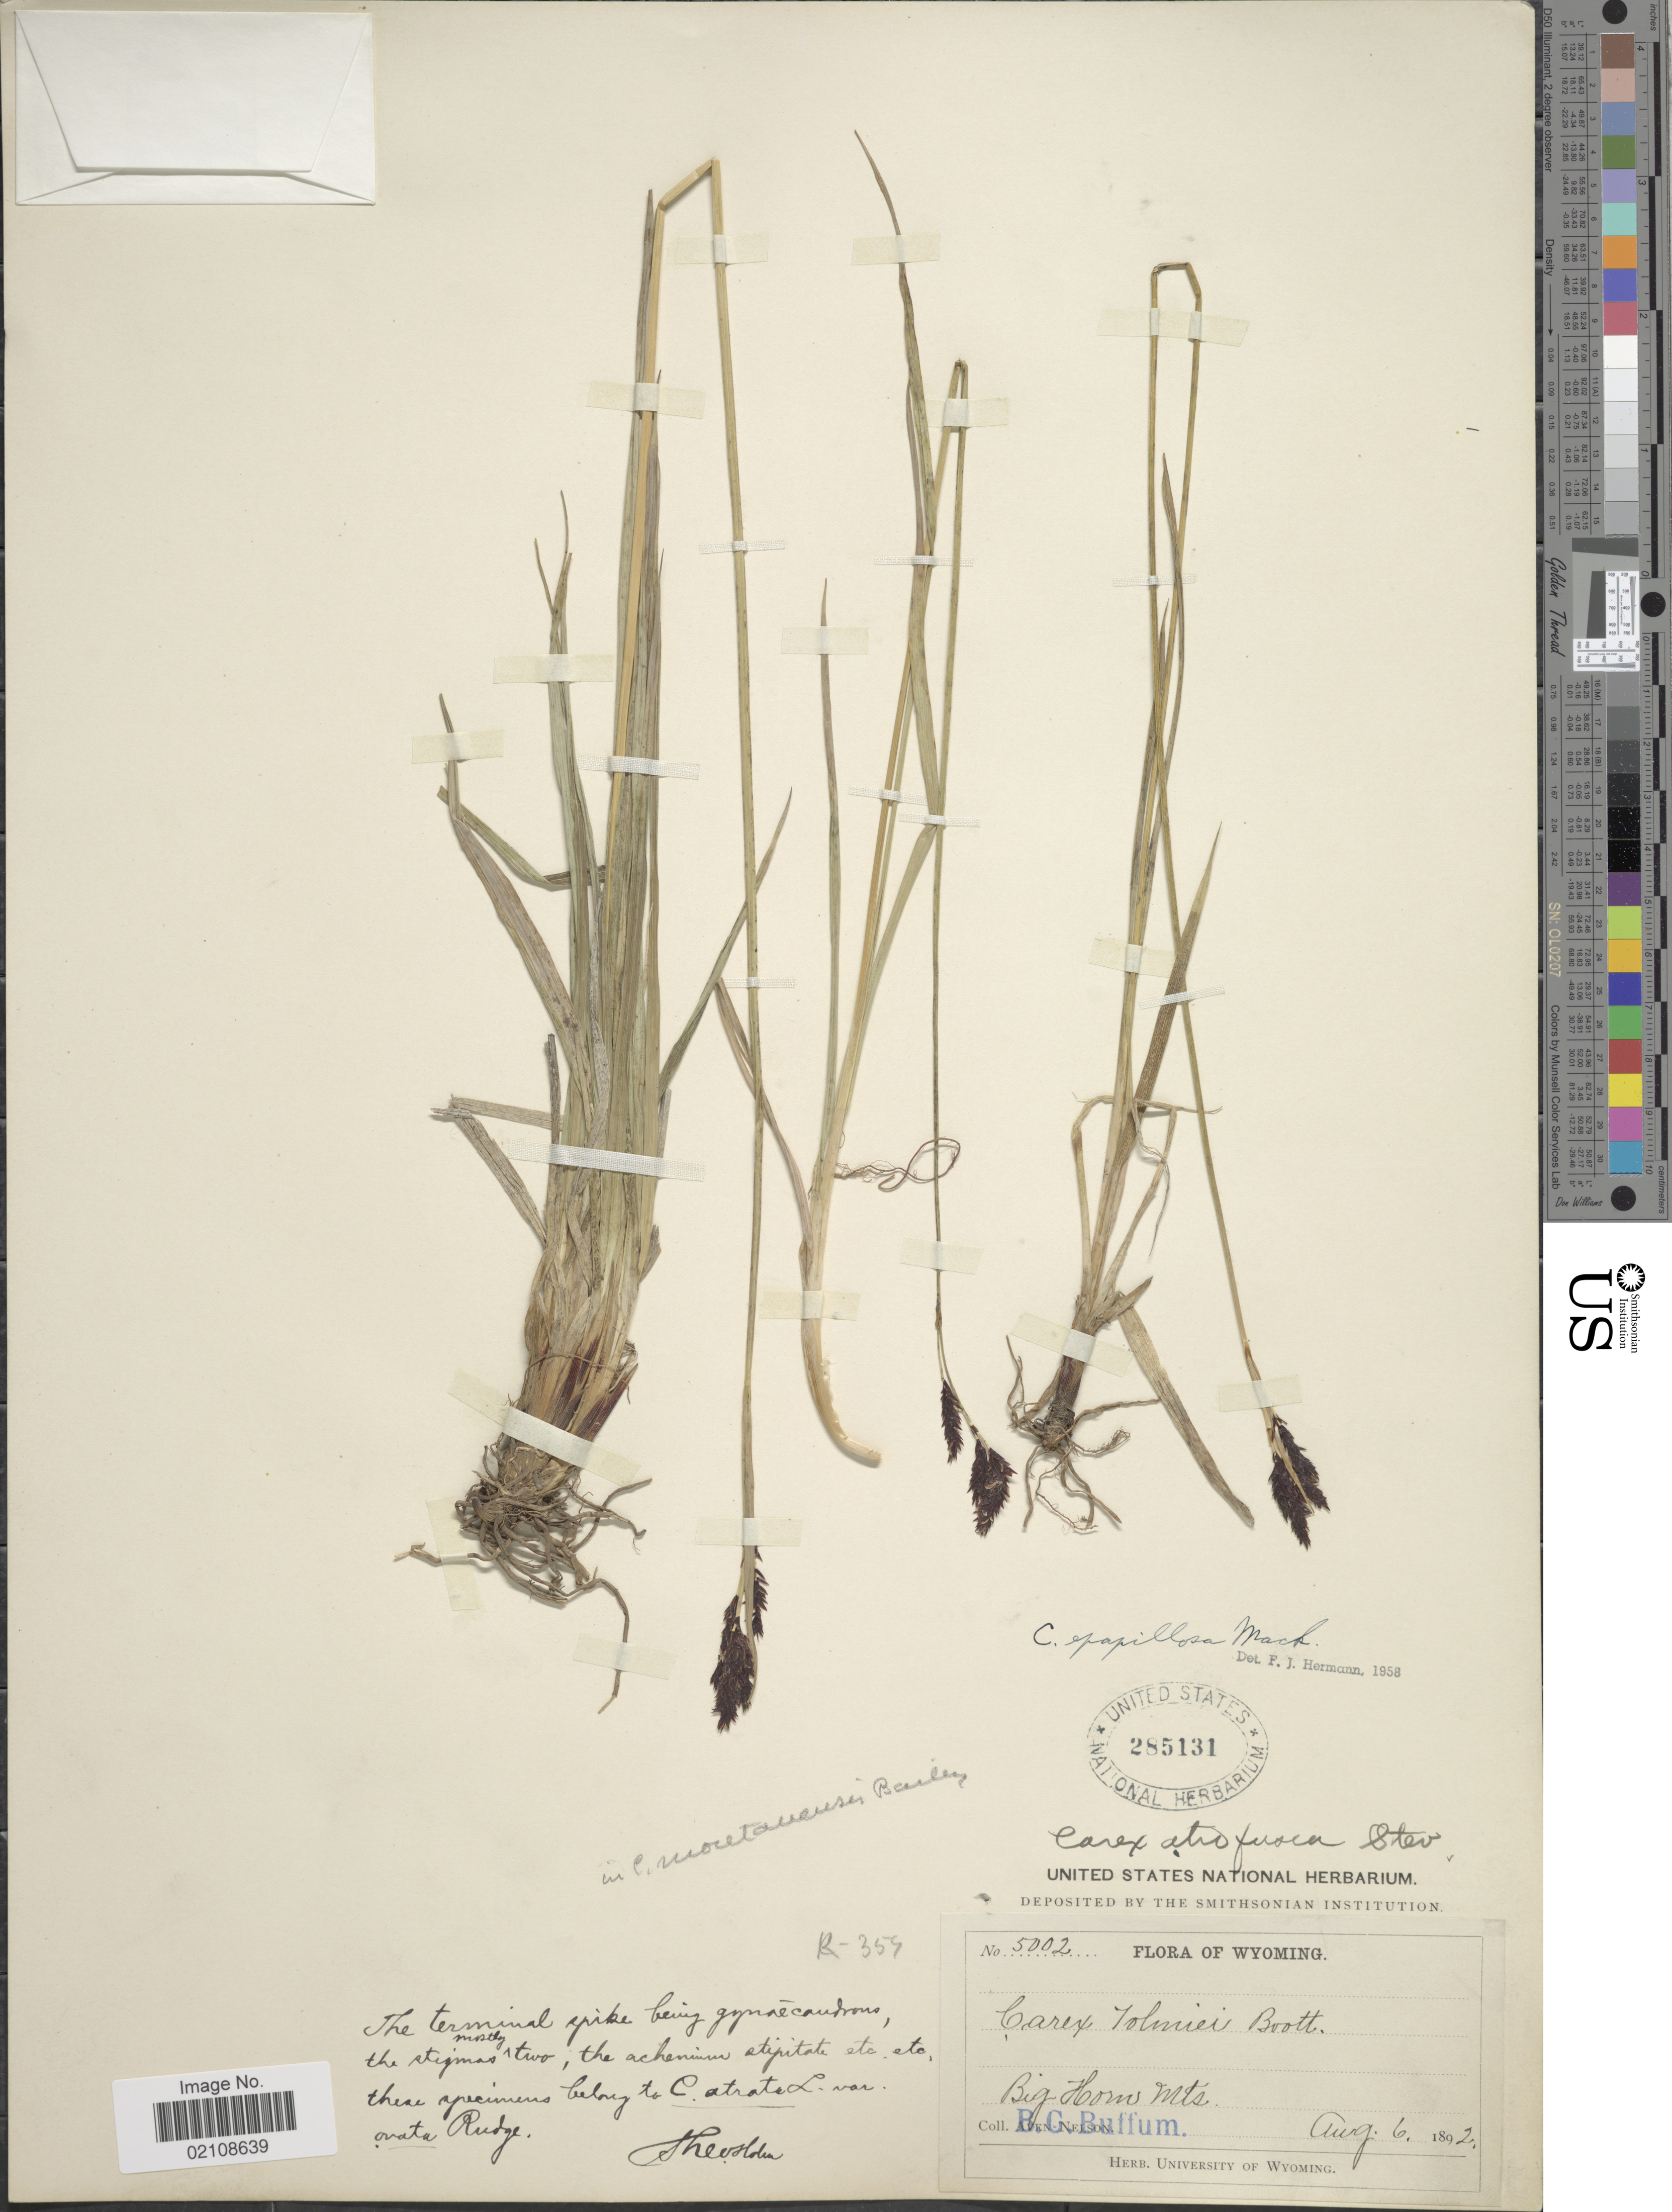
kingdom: Plantae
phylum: Tracheophyta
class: Liliopsida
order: Poales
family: Cyperaceae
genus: Carex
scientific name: Carex epapillosa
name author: Mack.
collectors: B. Buffum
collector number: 5002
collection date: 1892-08-06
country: United States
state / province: Wyoming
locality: Nog Horn Mts.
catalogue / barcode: US 285131